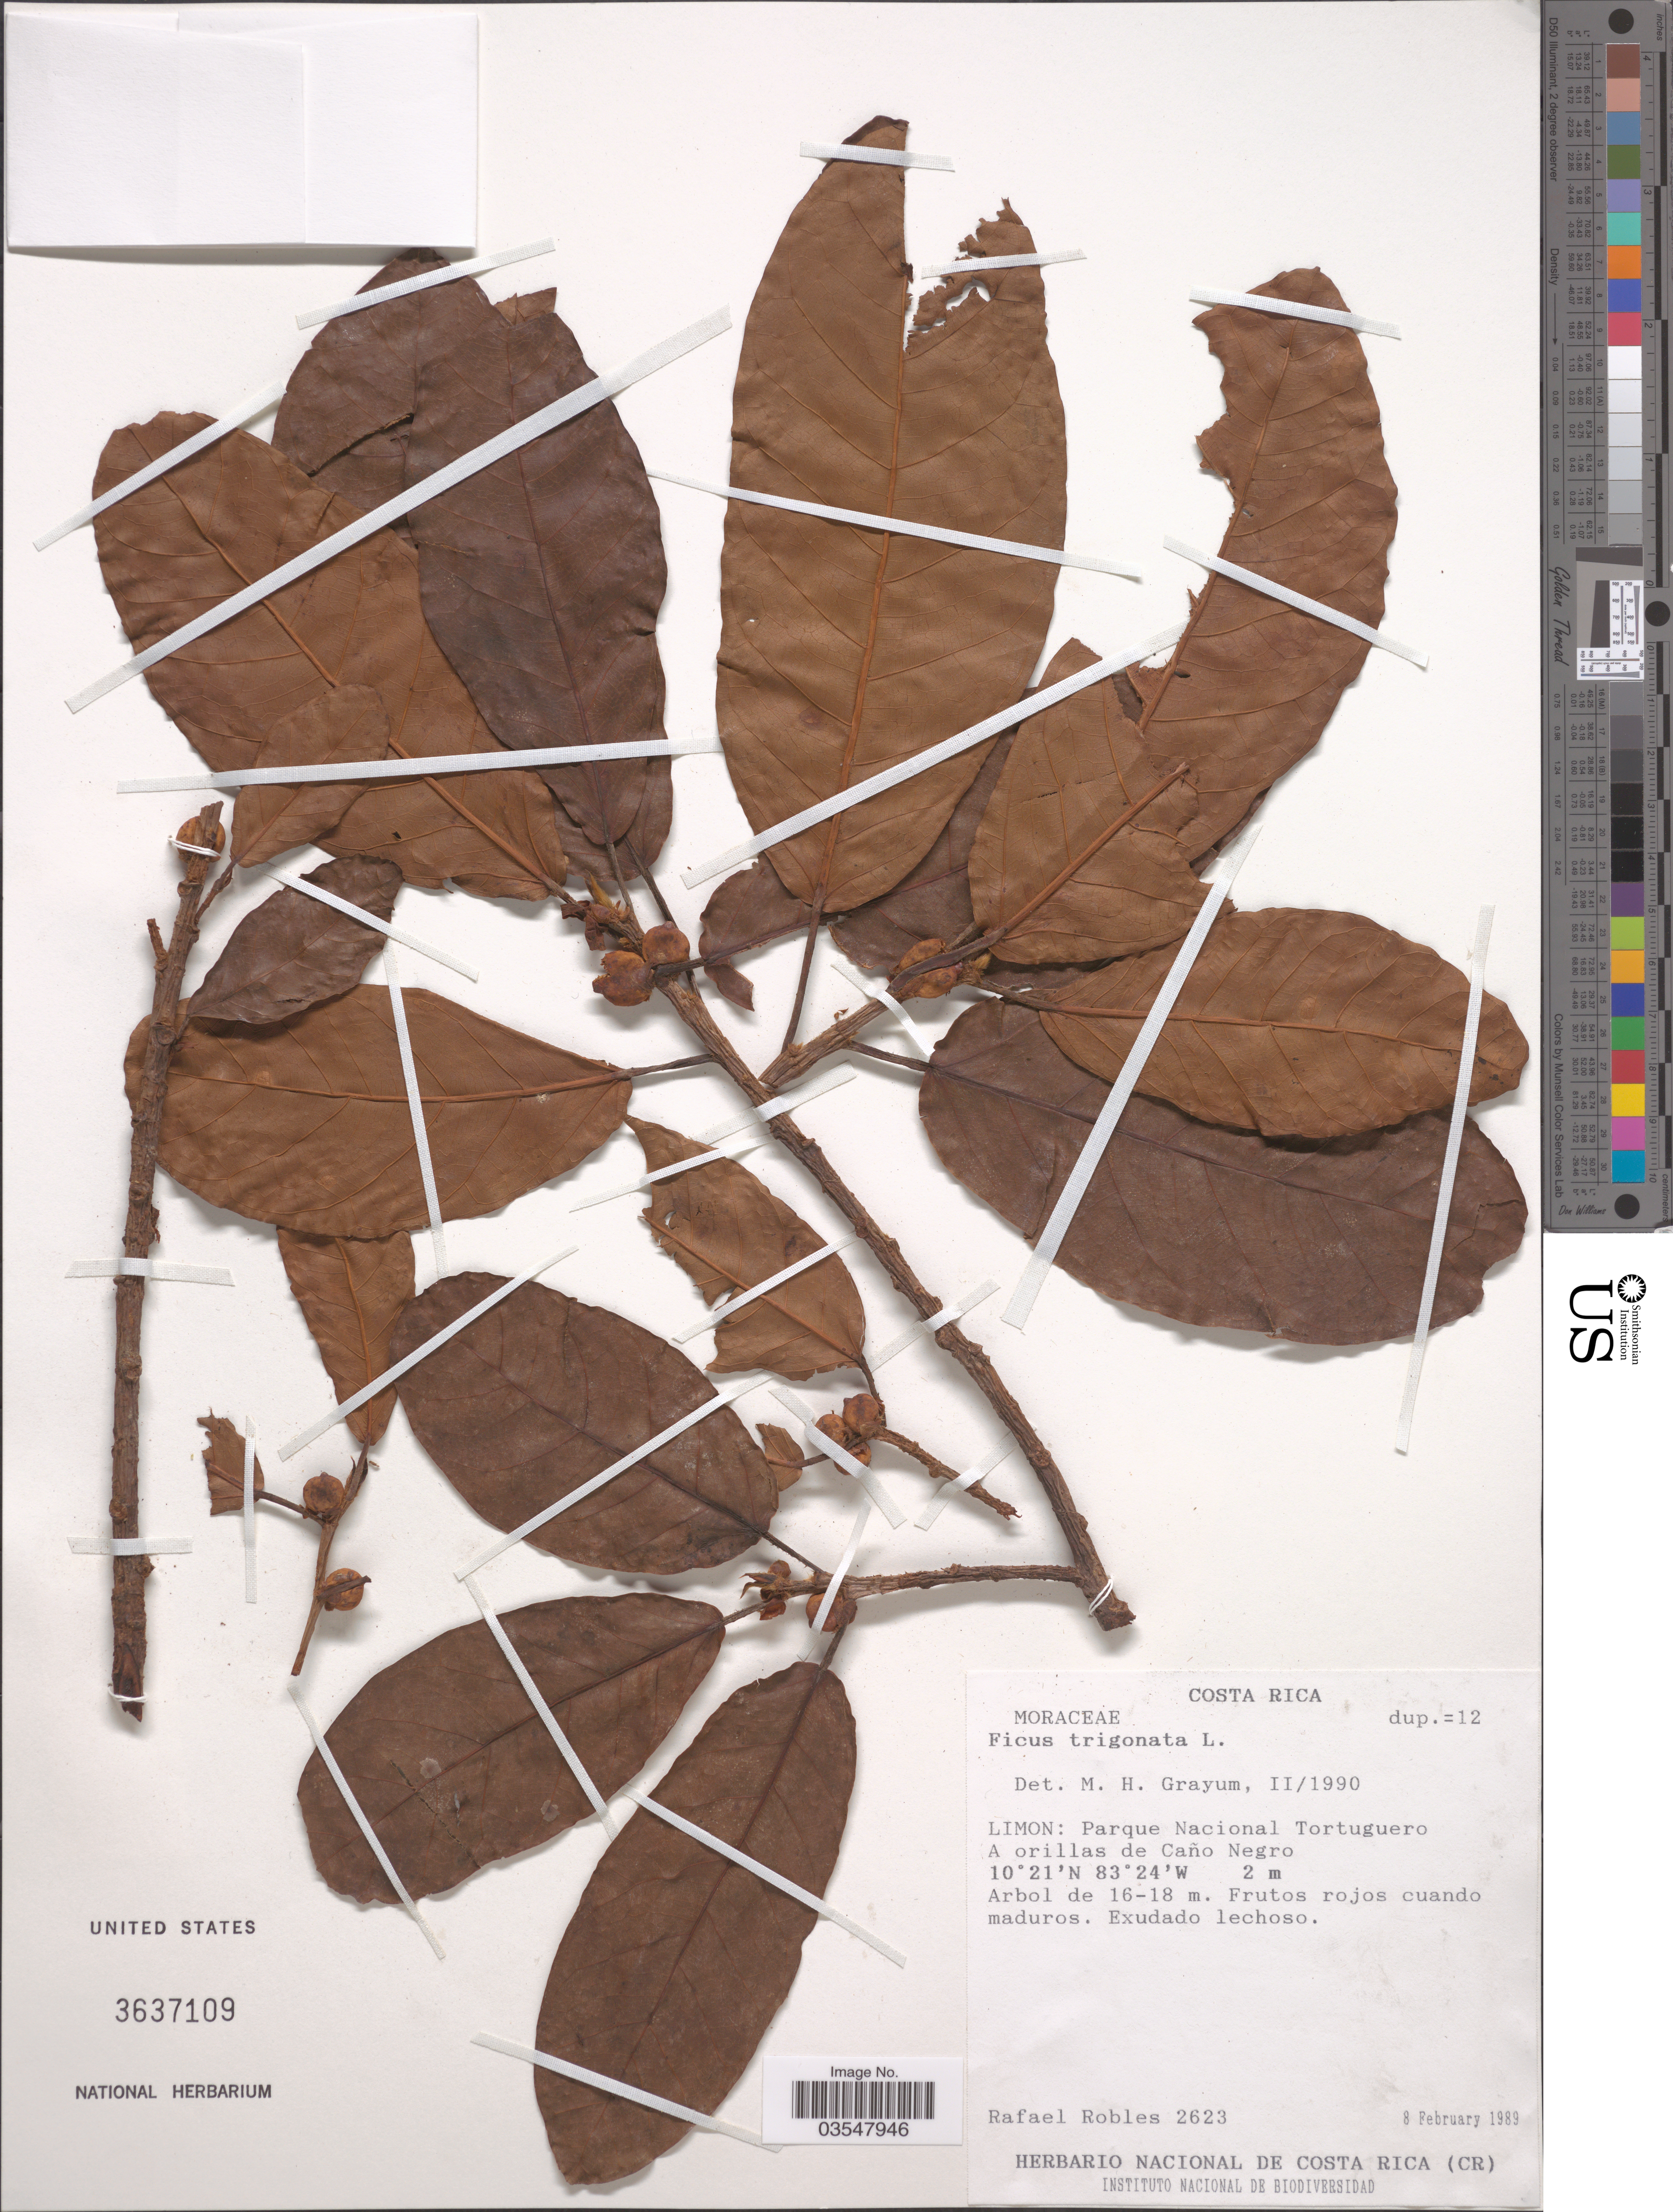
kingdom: Plantae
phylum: Tracheophyta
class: Magnoliopsida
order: Rosales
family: Moraceae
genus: Ficus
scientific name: Ficus malacocarpa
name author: Standl.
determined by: Cardoso Pederneiras, L.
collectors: R. Robles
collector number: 2623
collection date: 1989-02-08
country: Costa Rica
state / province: Limón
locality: Parque Nacional Tortuguero. A orillas de Caño Negro.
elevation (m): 2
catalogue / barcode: US 3637109